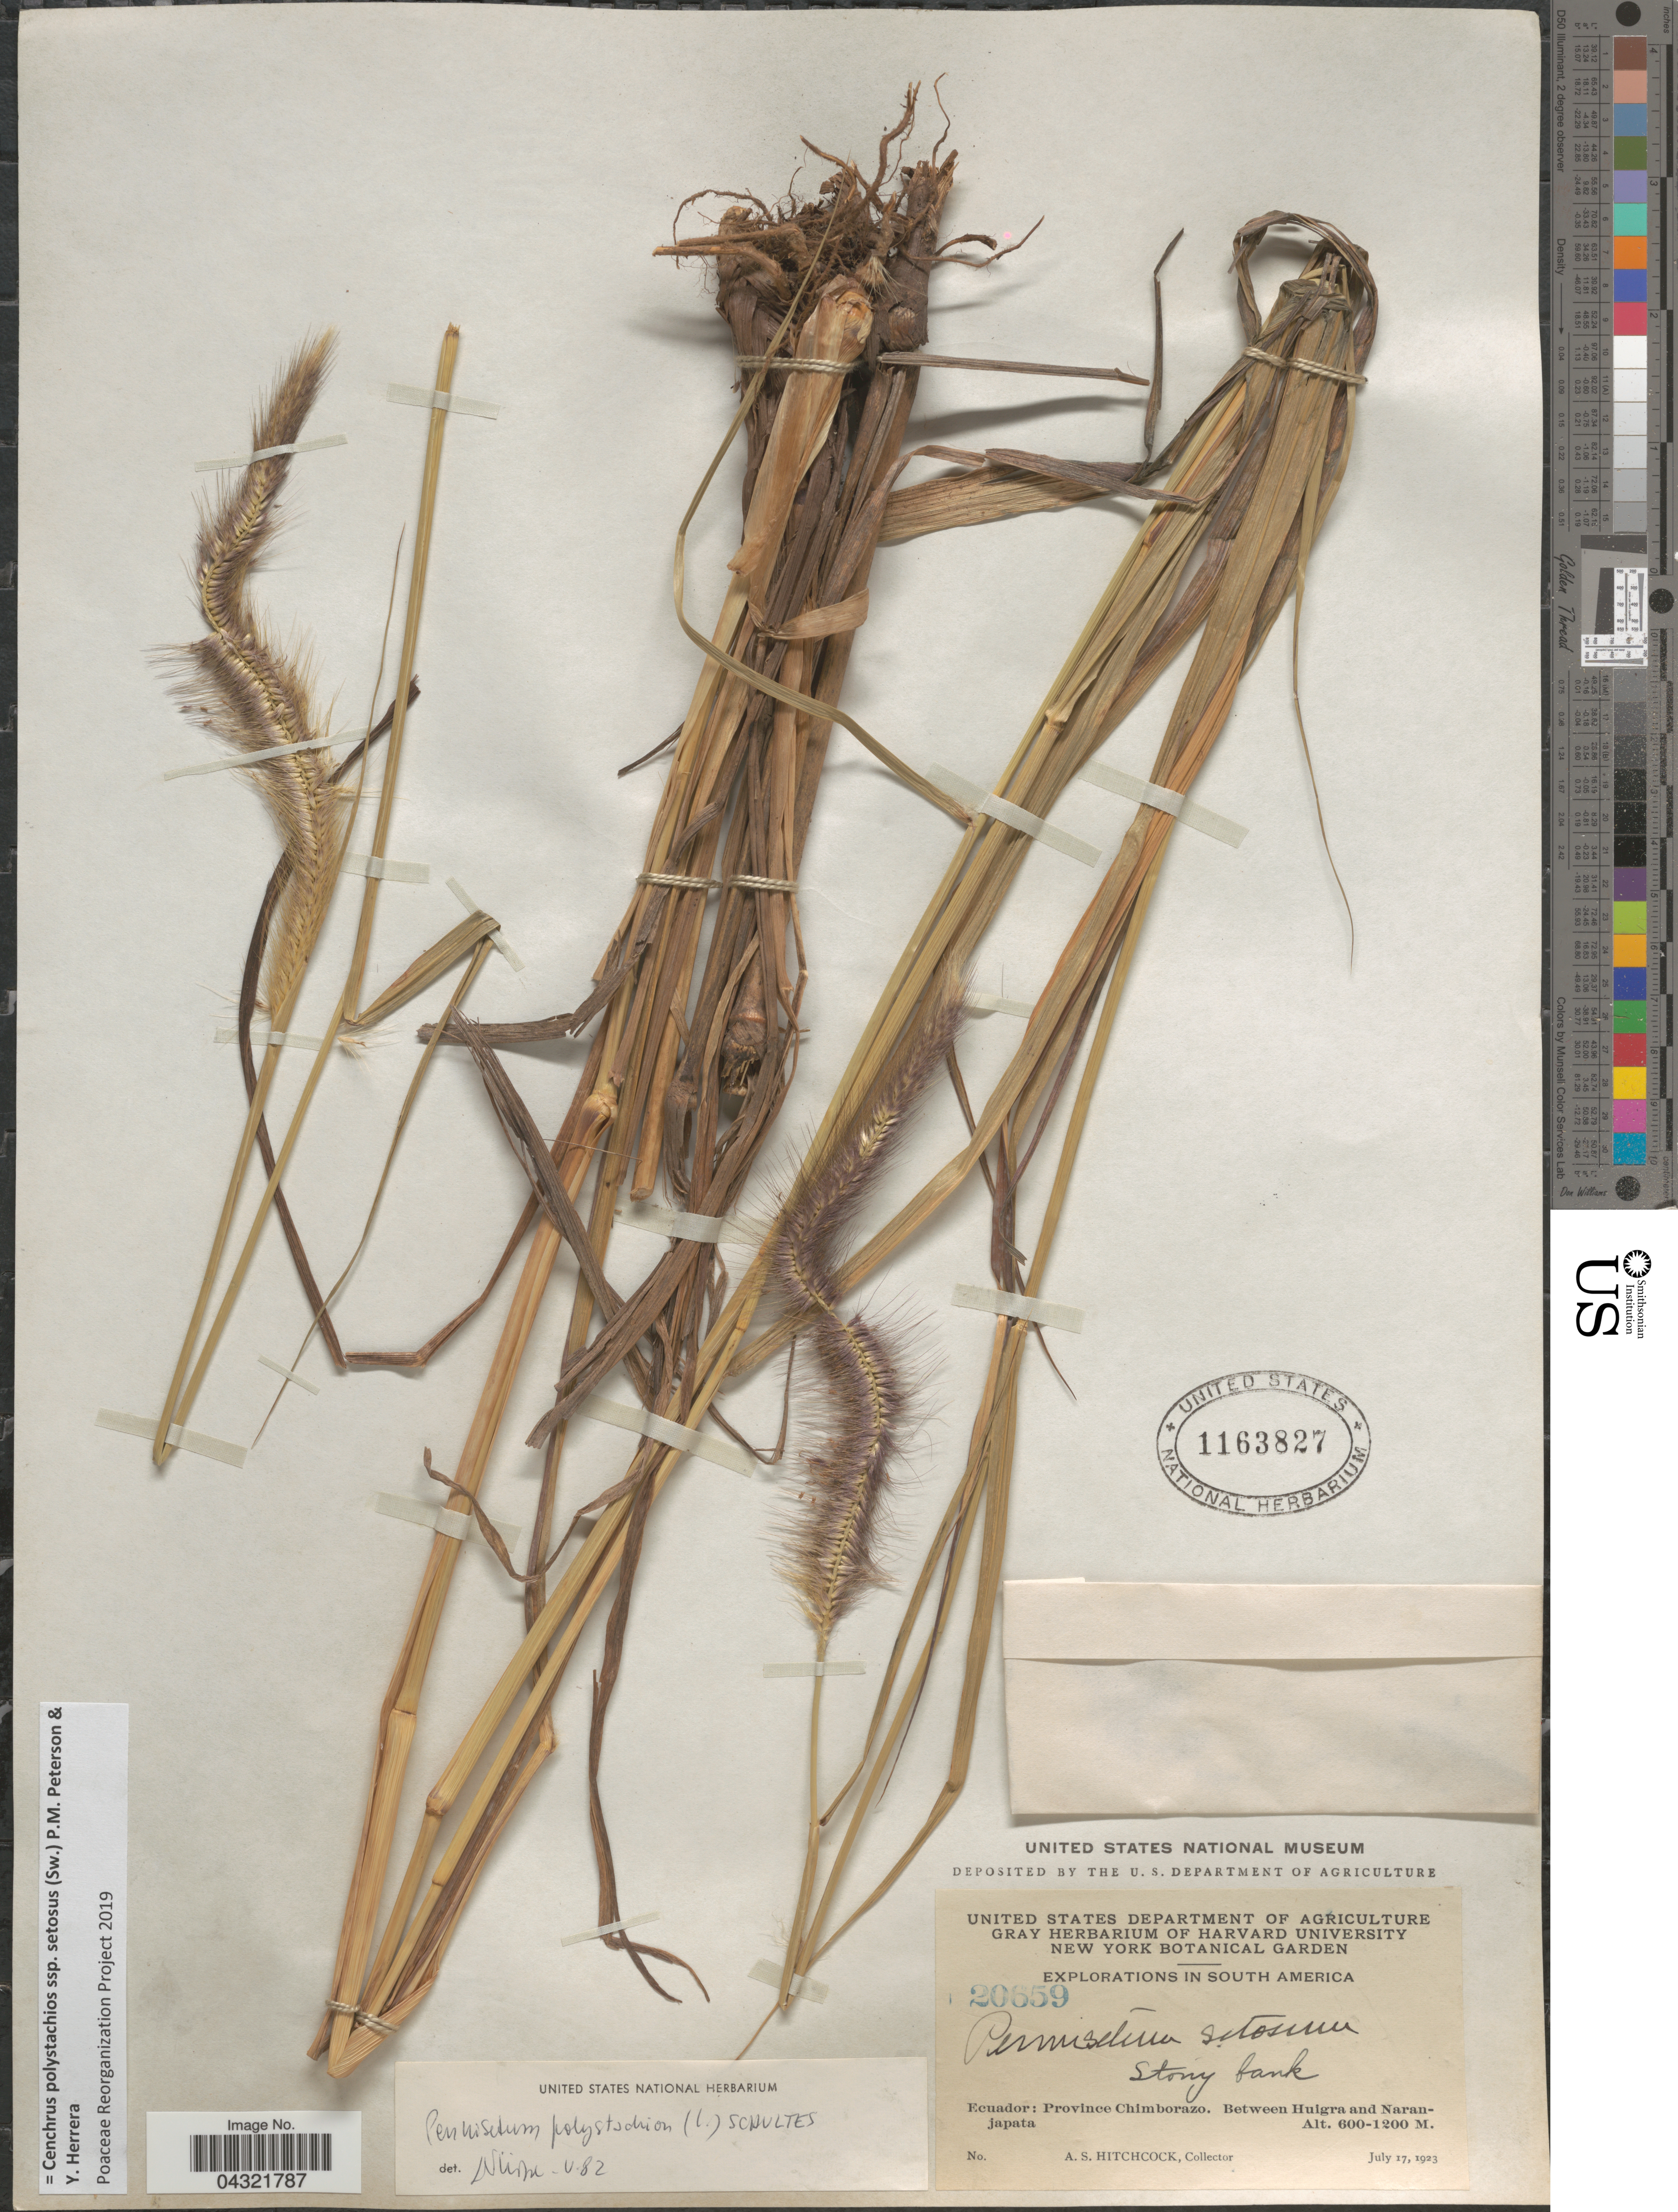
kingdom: Plantae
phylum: Tracheophyta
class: Liliopsida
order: Poales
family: Poaceae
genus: Cenchrus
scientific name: Cenchrus polystachios subsp. setosus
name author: (Sw.) P.M. Peterson & Y. Herrera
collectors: A. S. Hitchcock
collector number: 20659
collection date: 1923-07-17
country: Ecuador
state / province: Chimborazo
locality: Explorations in South America. Stony bank. Between Huigra and Naranjapata.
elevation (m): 600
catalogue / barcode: US 1163827